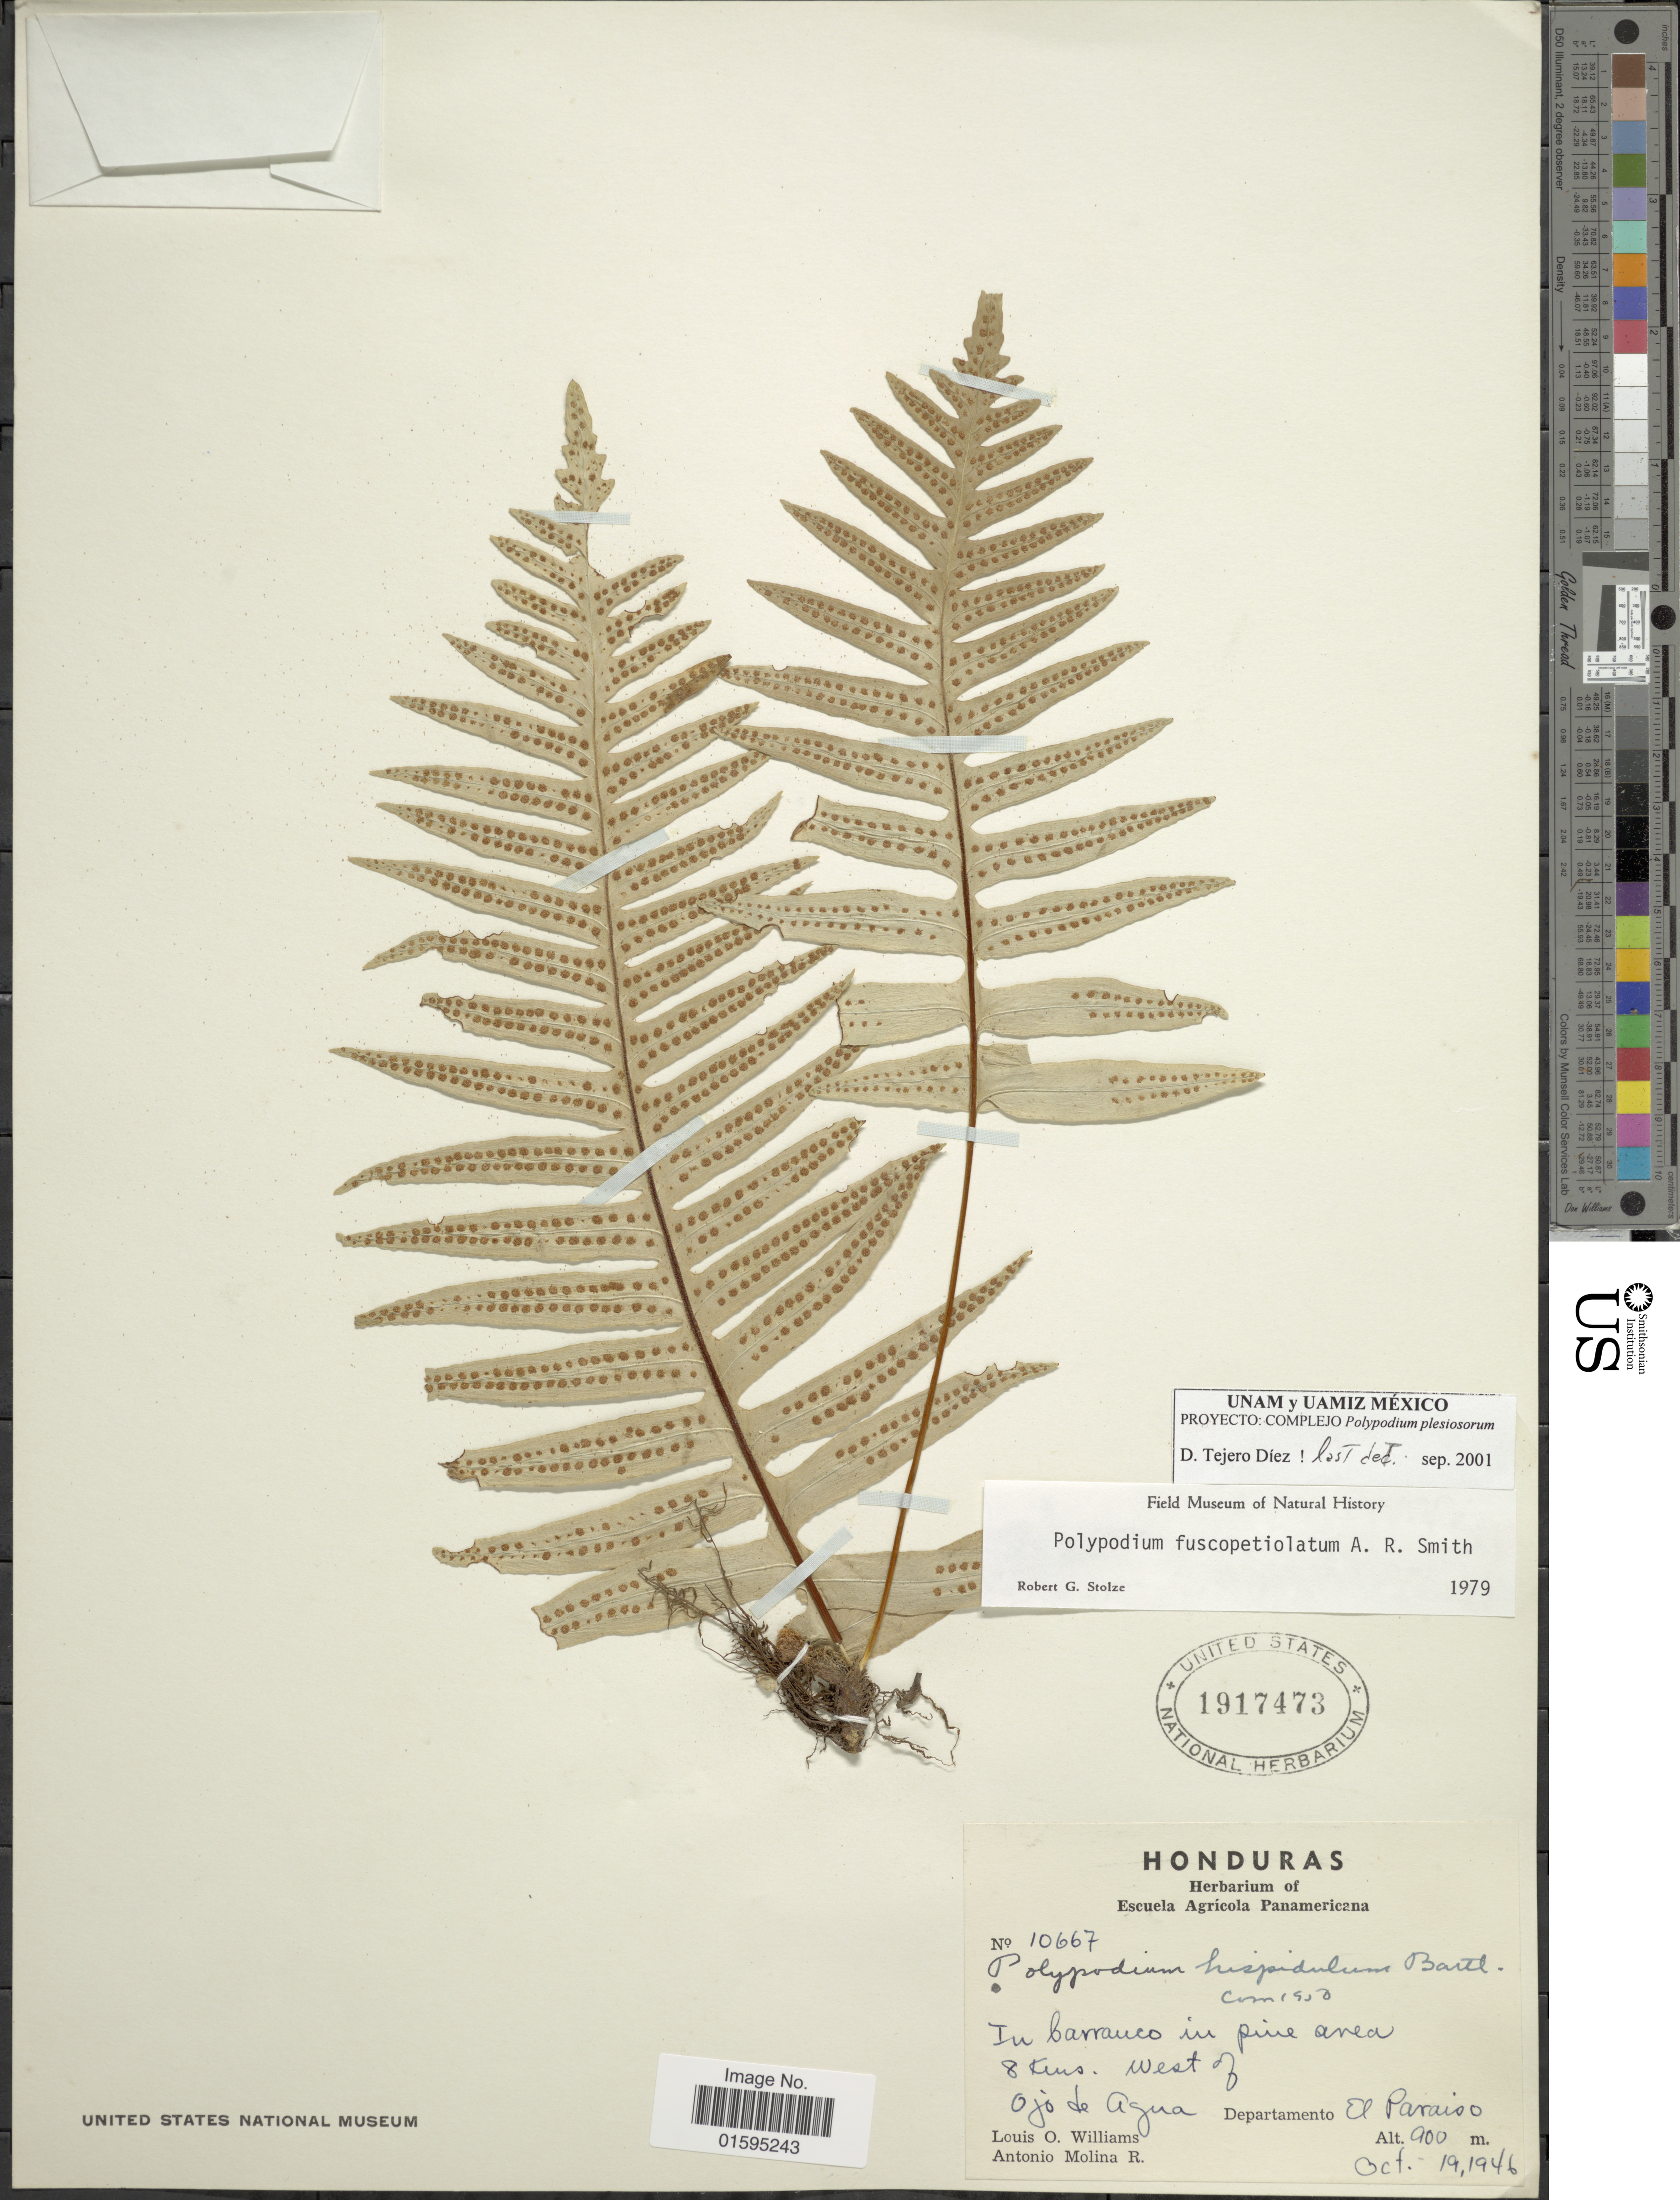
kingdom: Plantae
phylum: Tracheophyta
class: Polypodiopsida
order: Polypodiales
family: Polypodiaceae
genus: Polypodium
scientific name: Polypodium fuscopetiolatum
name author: A.R. Sm.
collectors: L. O. Williams & A. Molina R.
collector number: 10667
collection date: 1946-10-19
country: Honduras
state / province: El Paraíso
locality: In barranco in pine area 8 Kms. west of Ojo de Agua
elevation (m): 900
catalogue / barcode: US 1917473